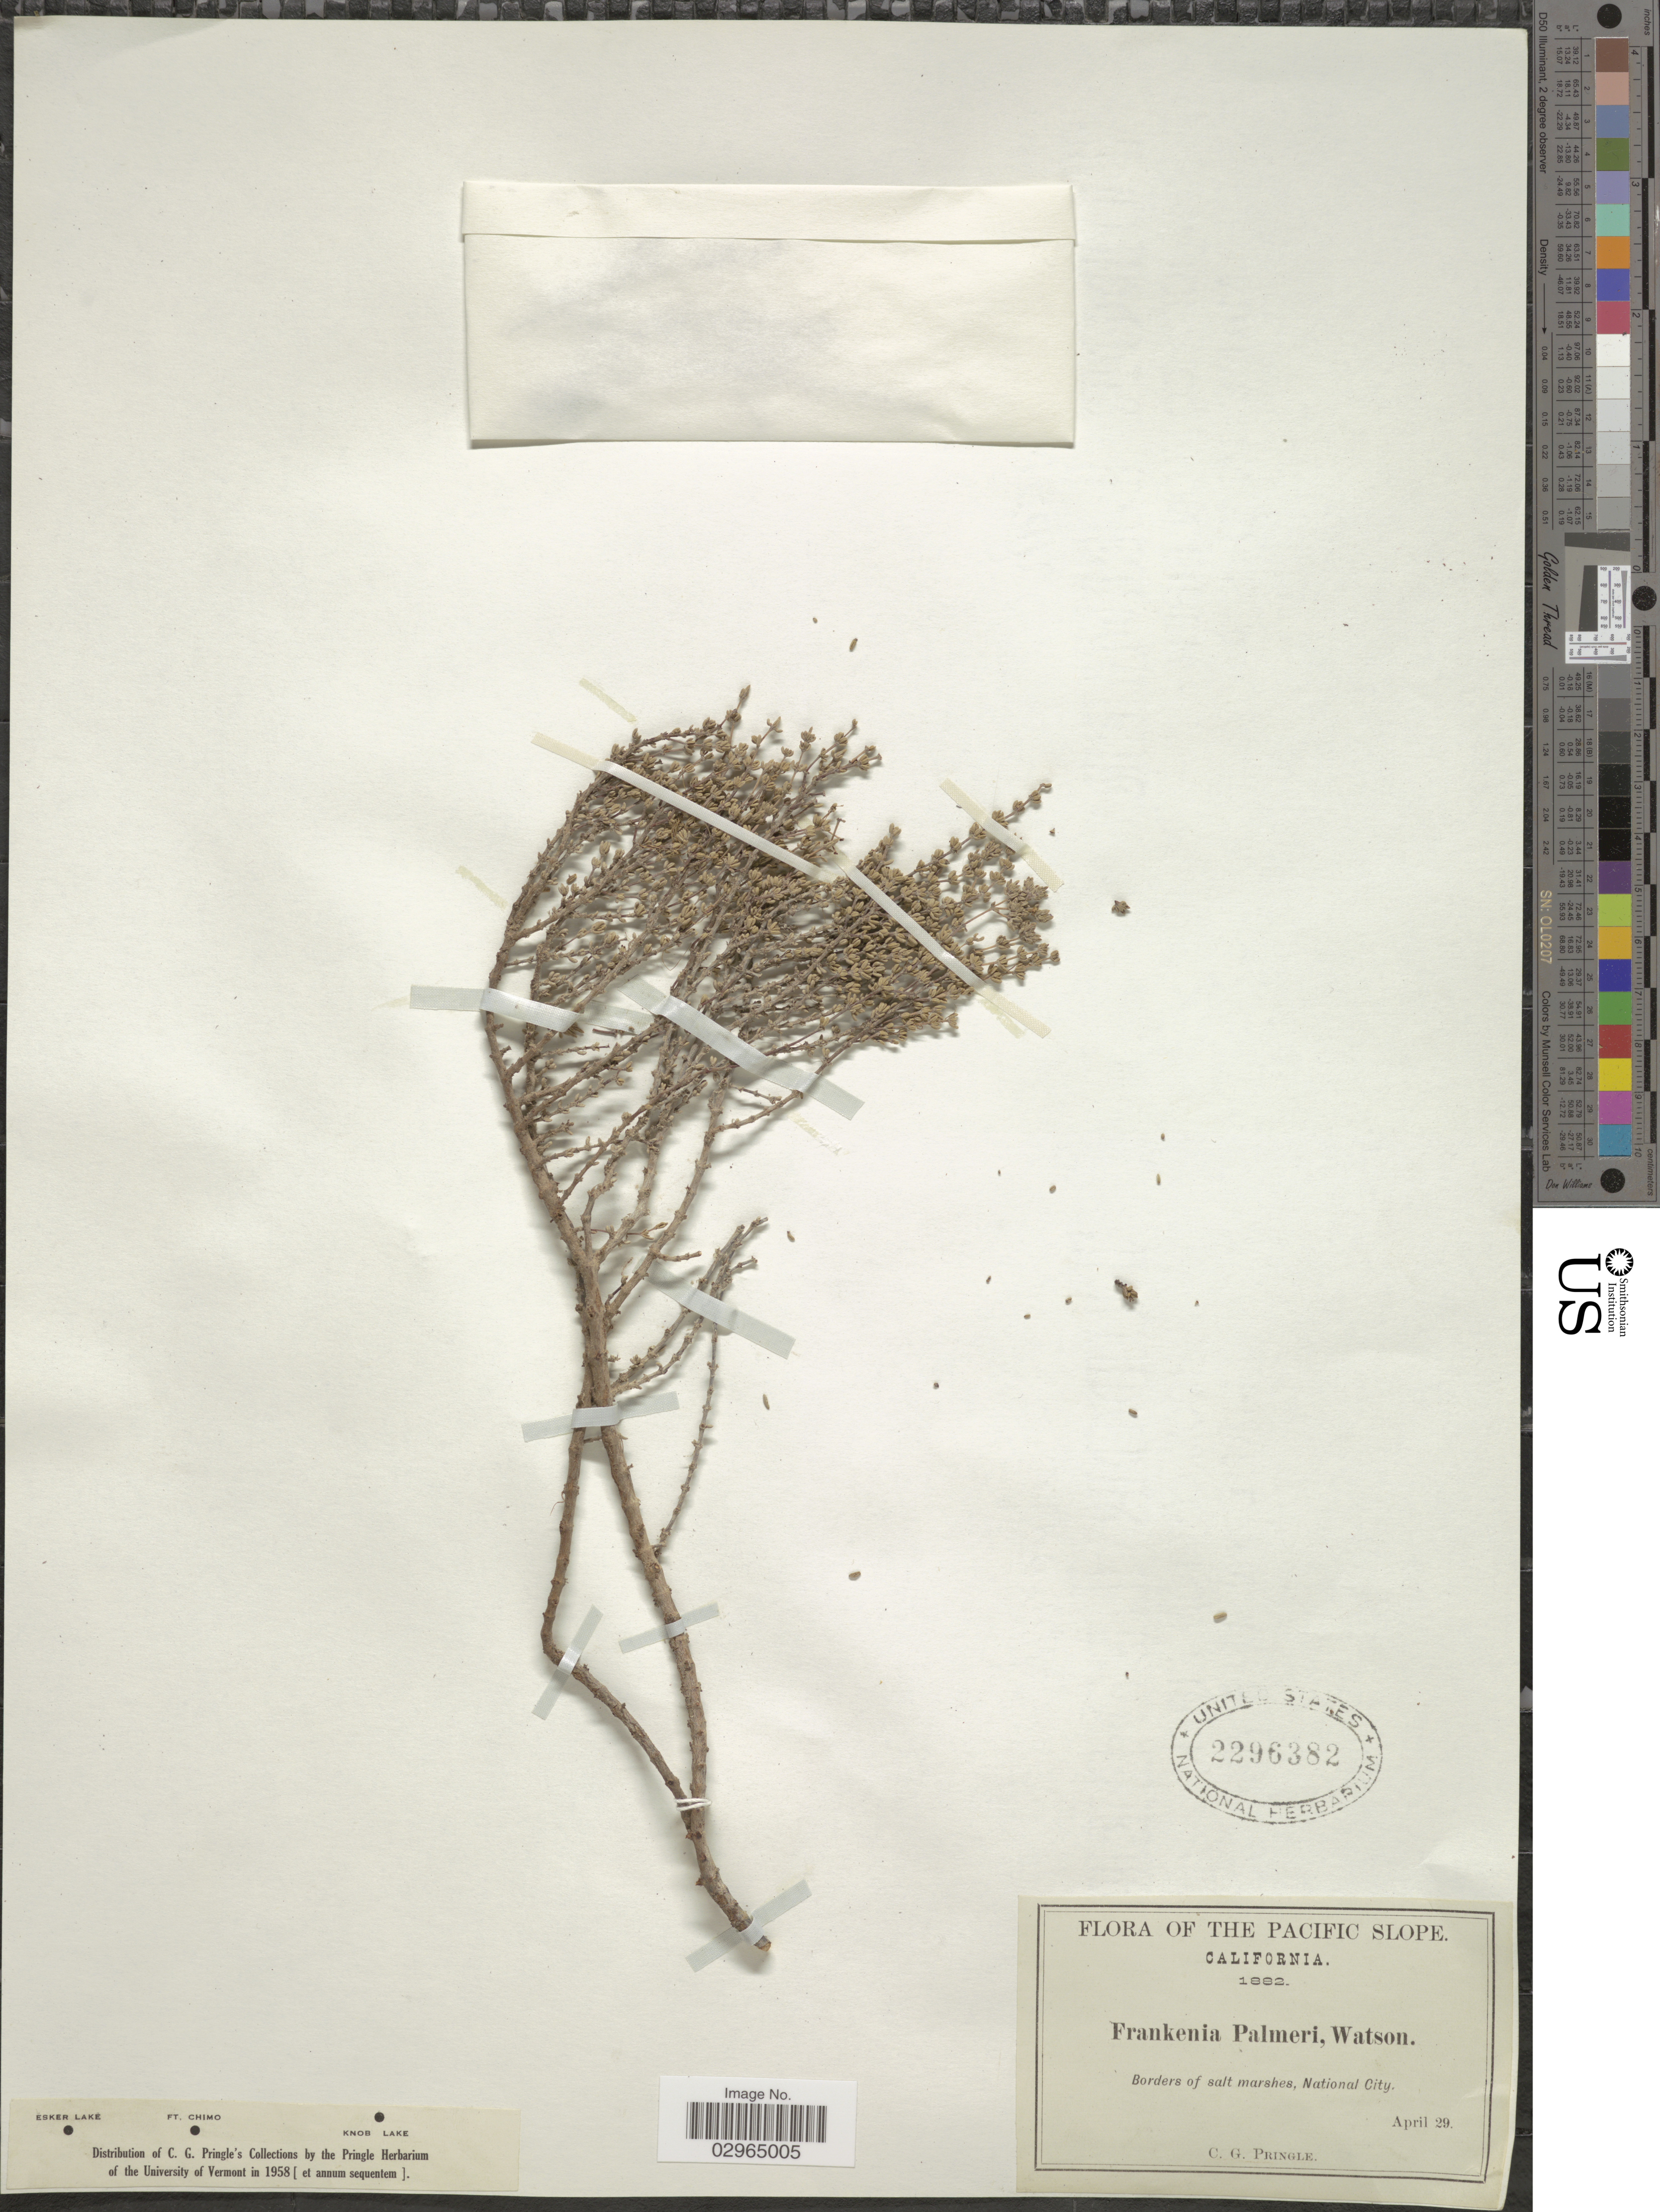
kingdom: Plantae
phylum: Tracheophyta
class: Magnoliopsida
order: Caryophyllales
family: Frankeniaceae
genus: Frankenia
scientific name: Frankenia palmeri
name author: S. Watson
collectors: C. G. Pringle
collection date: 1882-04-29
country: United States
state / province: California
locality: The Pacific Slope. Border of salt marshes, National City.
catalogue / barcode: US 2296382